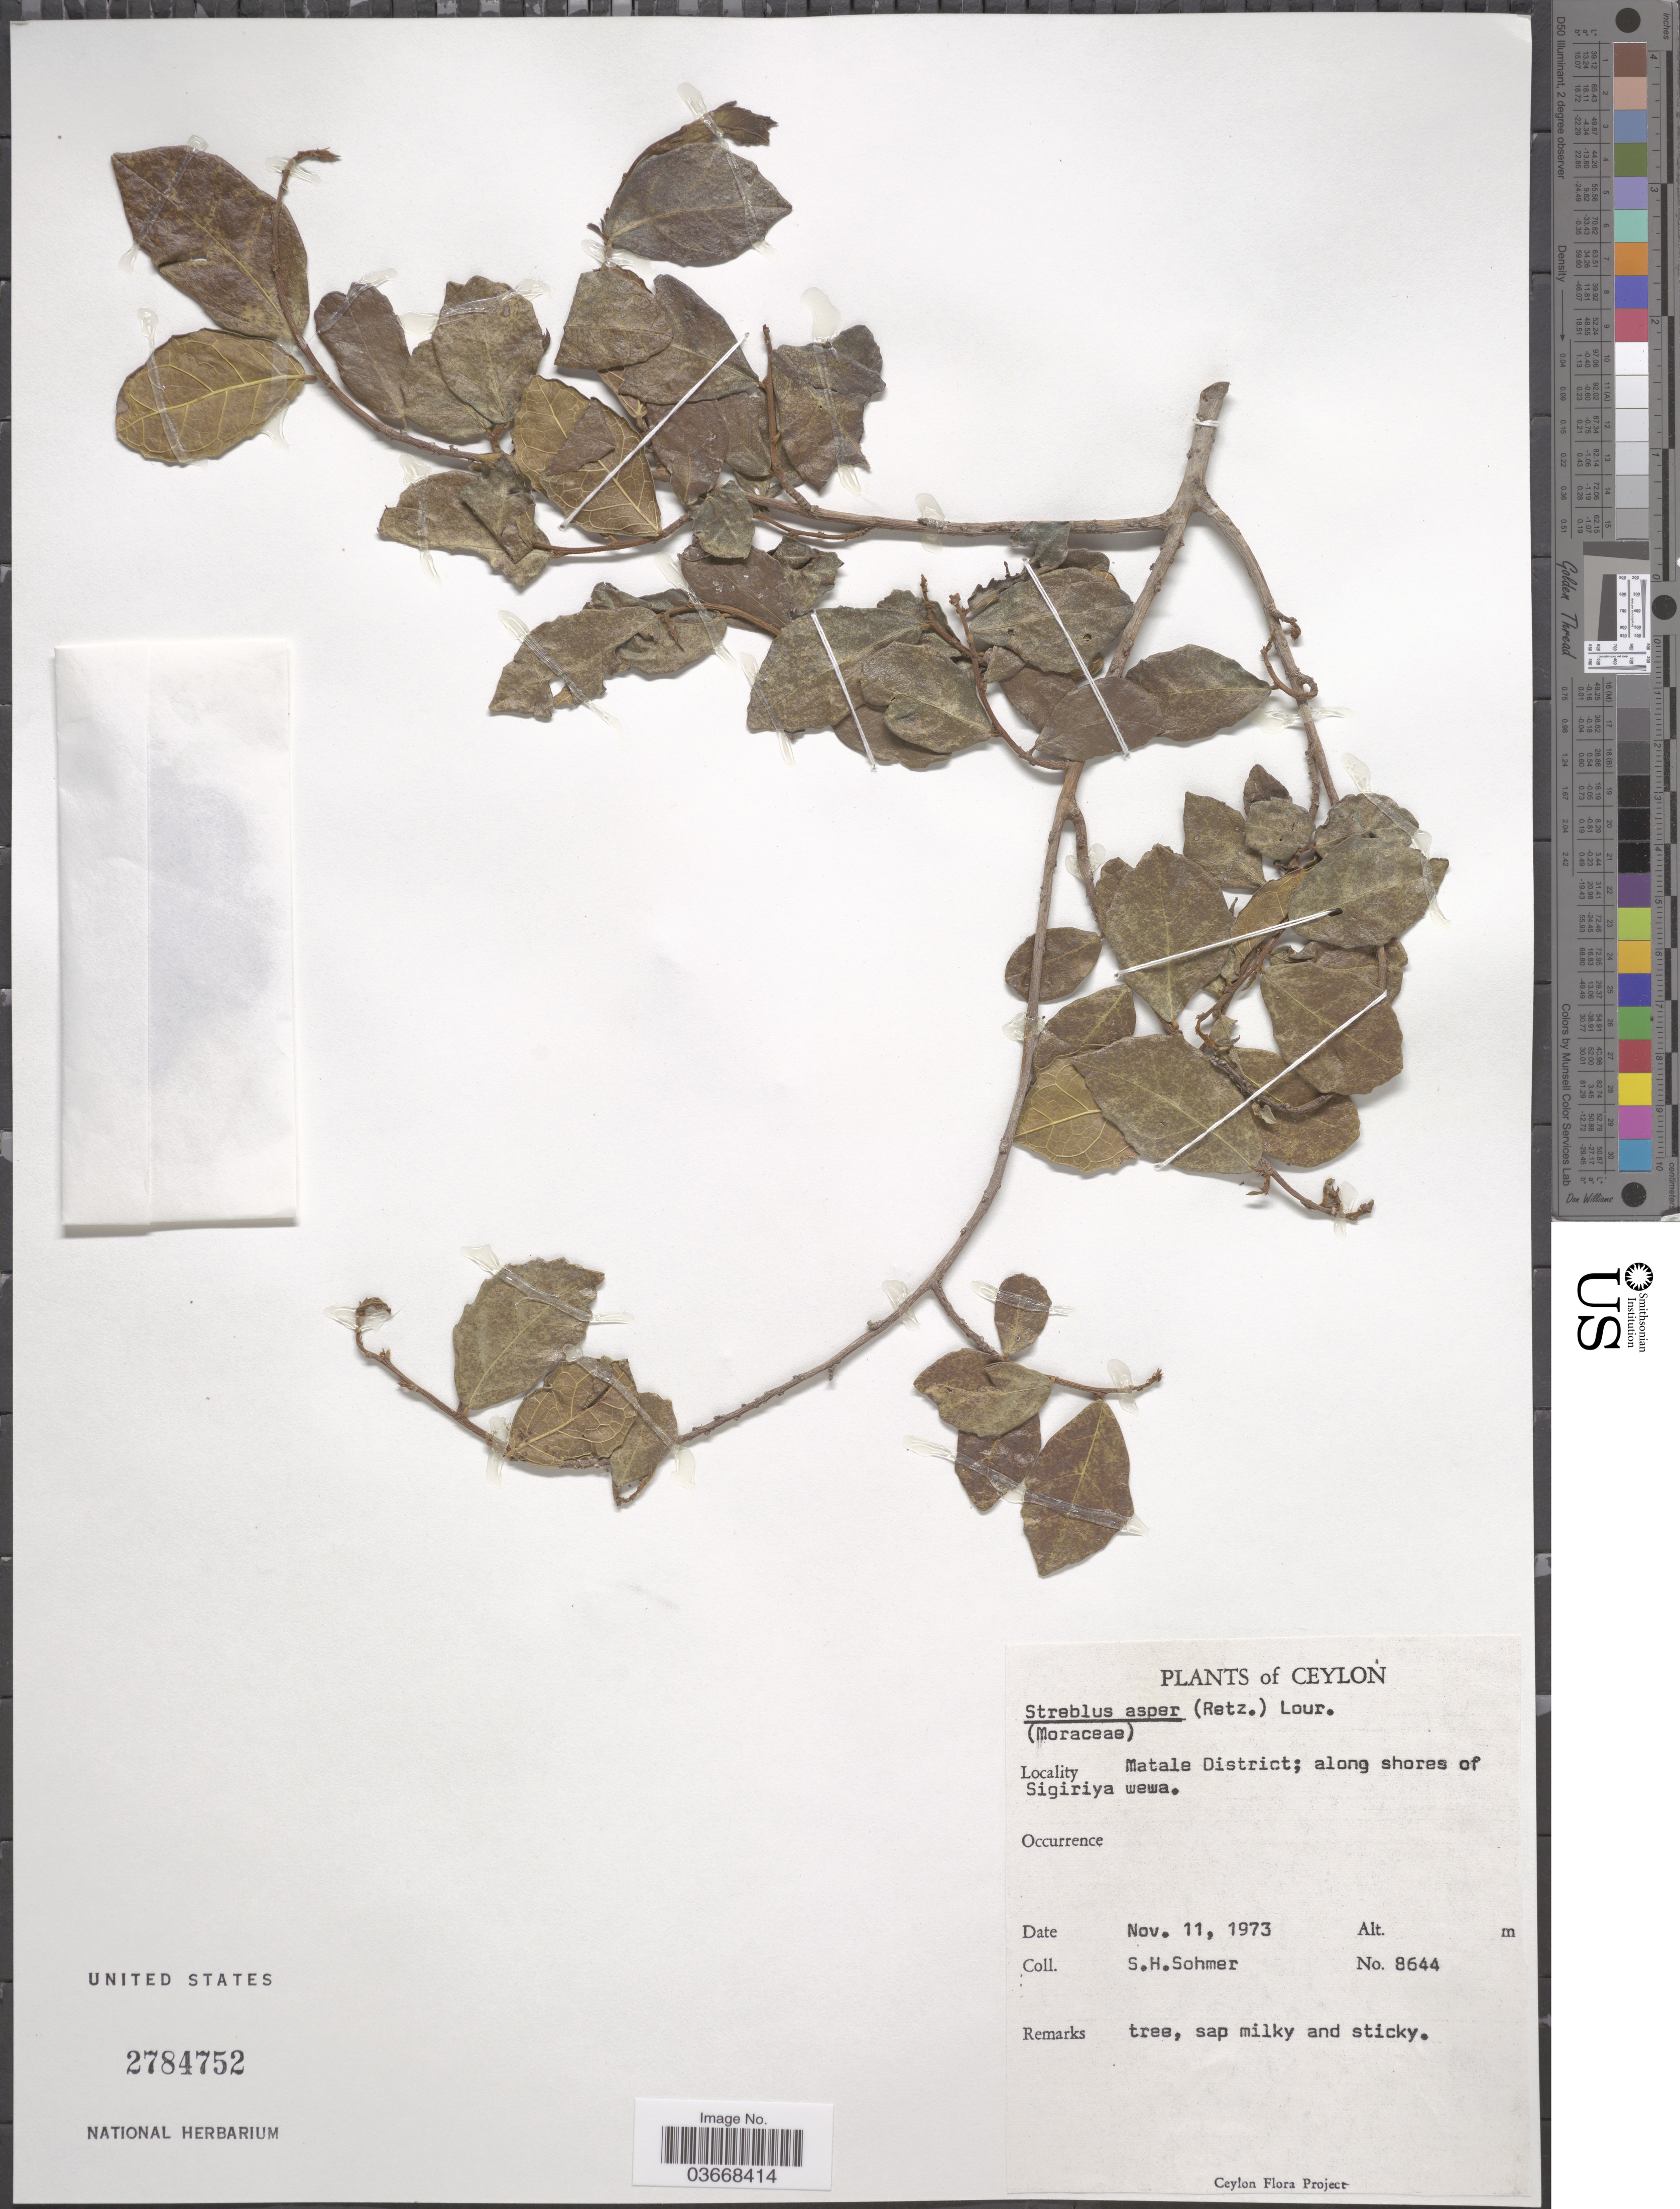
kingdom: Plantae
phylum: Tracheophyta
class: Magnoliopsida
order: Rosales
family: Moraceae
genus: Streblus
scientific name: Streblus asper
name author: Lour.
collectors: S. H. Sohmer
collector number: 8644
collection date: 1973-11-11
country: Sri Lanka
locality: Ceylon. Matale District; along shores of Sigiriya wewa.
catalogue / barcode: US 2784752